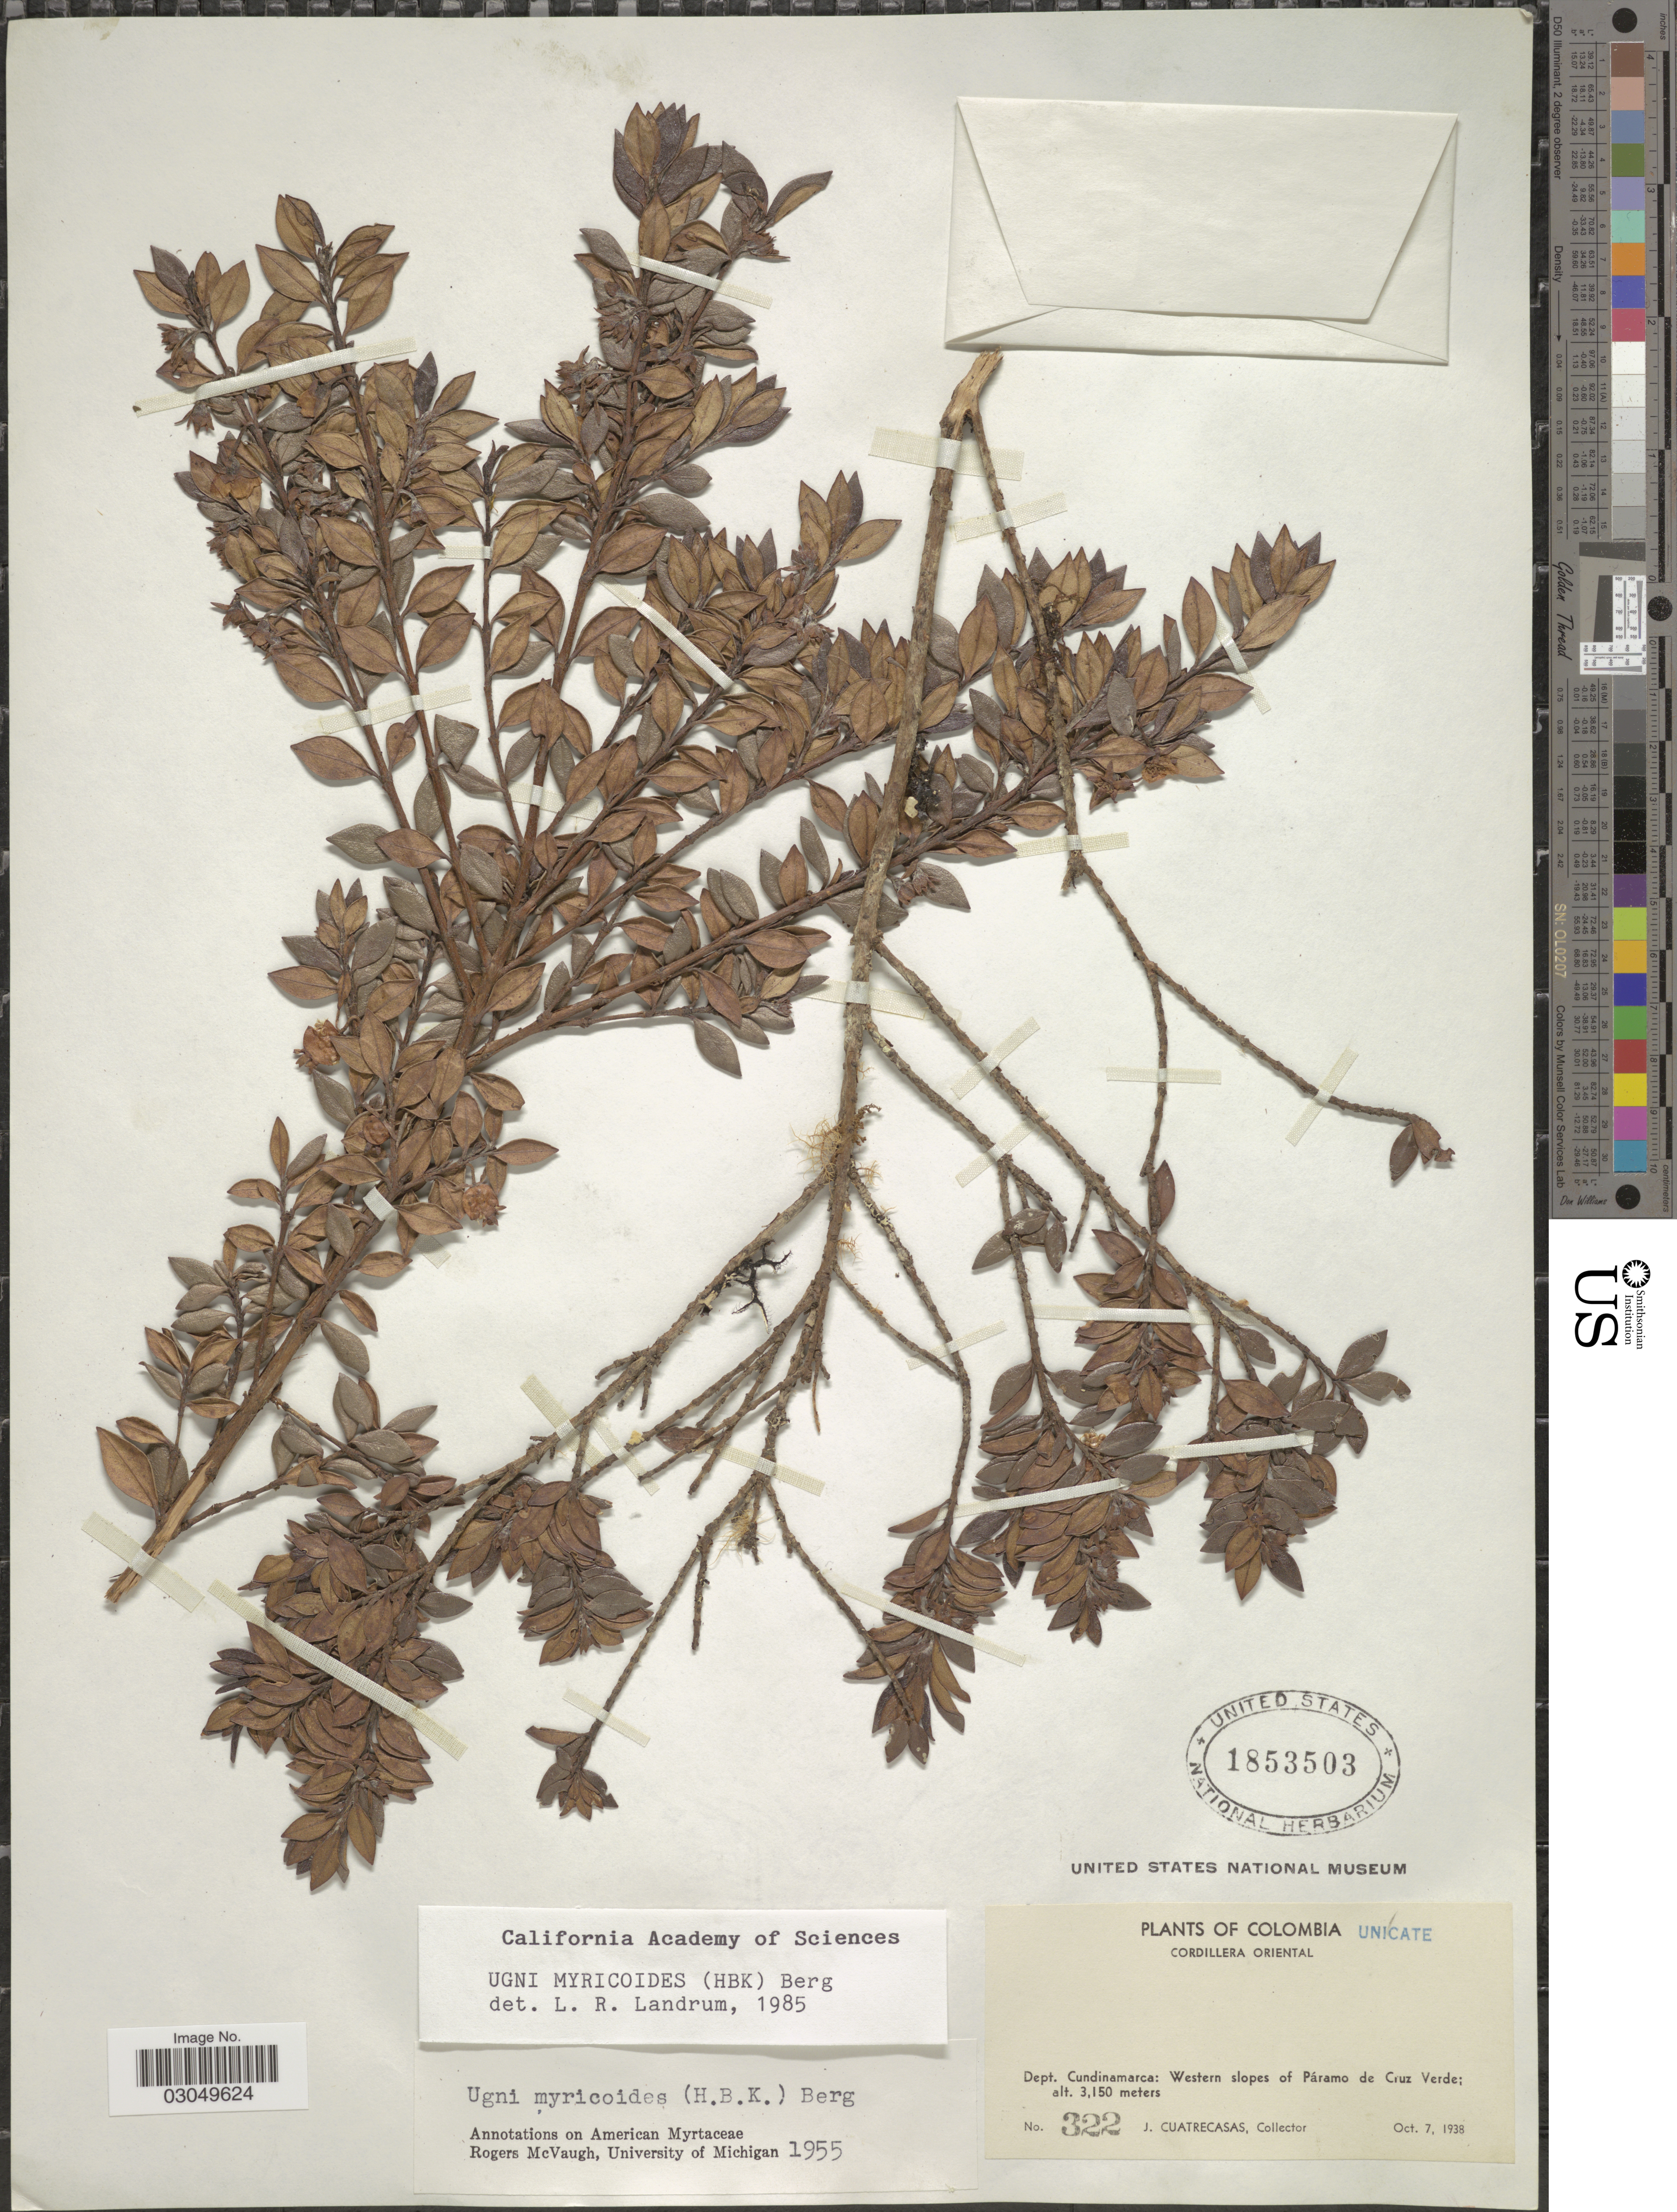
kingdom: Plantae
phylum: Tracheophyta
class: Magnoliopsida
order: Myrtales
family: Myrtaceae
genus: Ugni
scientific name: Ugni myricoides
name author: (Kunth) O. Berg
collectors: J. Cuatrecasas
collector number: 322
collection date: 1938-10-07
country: Colombia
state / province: Cundinamarca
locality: Cordillera Oriental, Dept. Cundinamarca: Western slopes of Páramo de Cruz Verde.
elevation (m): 3150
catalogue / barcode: US 1853503